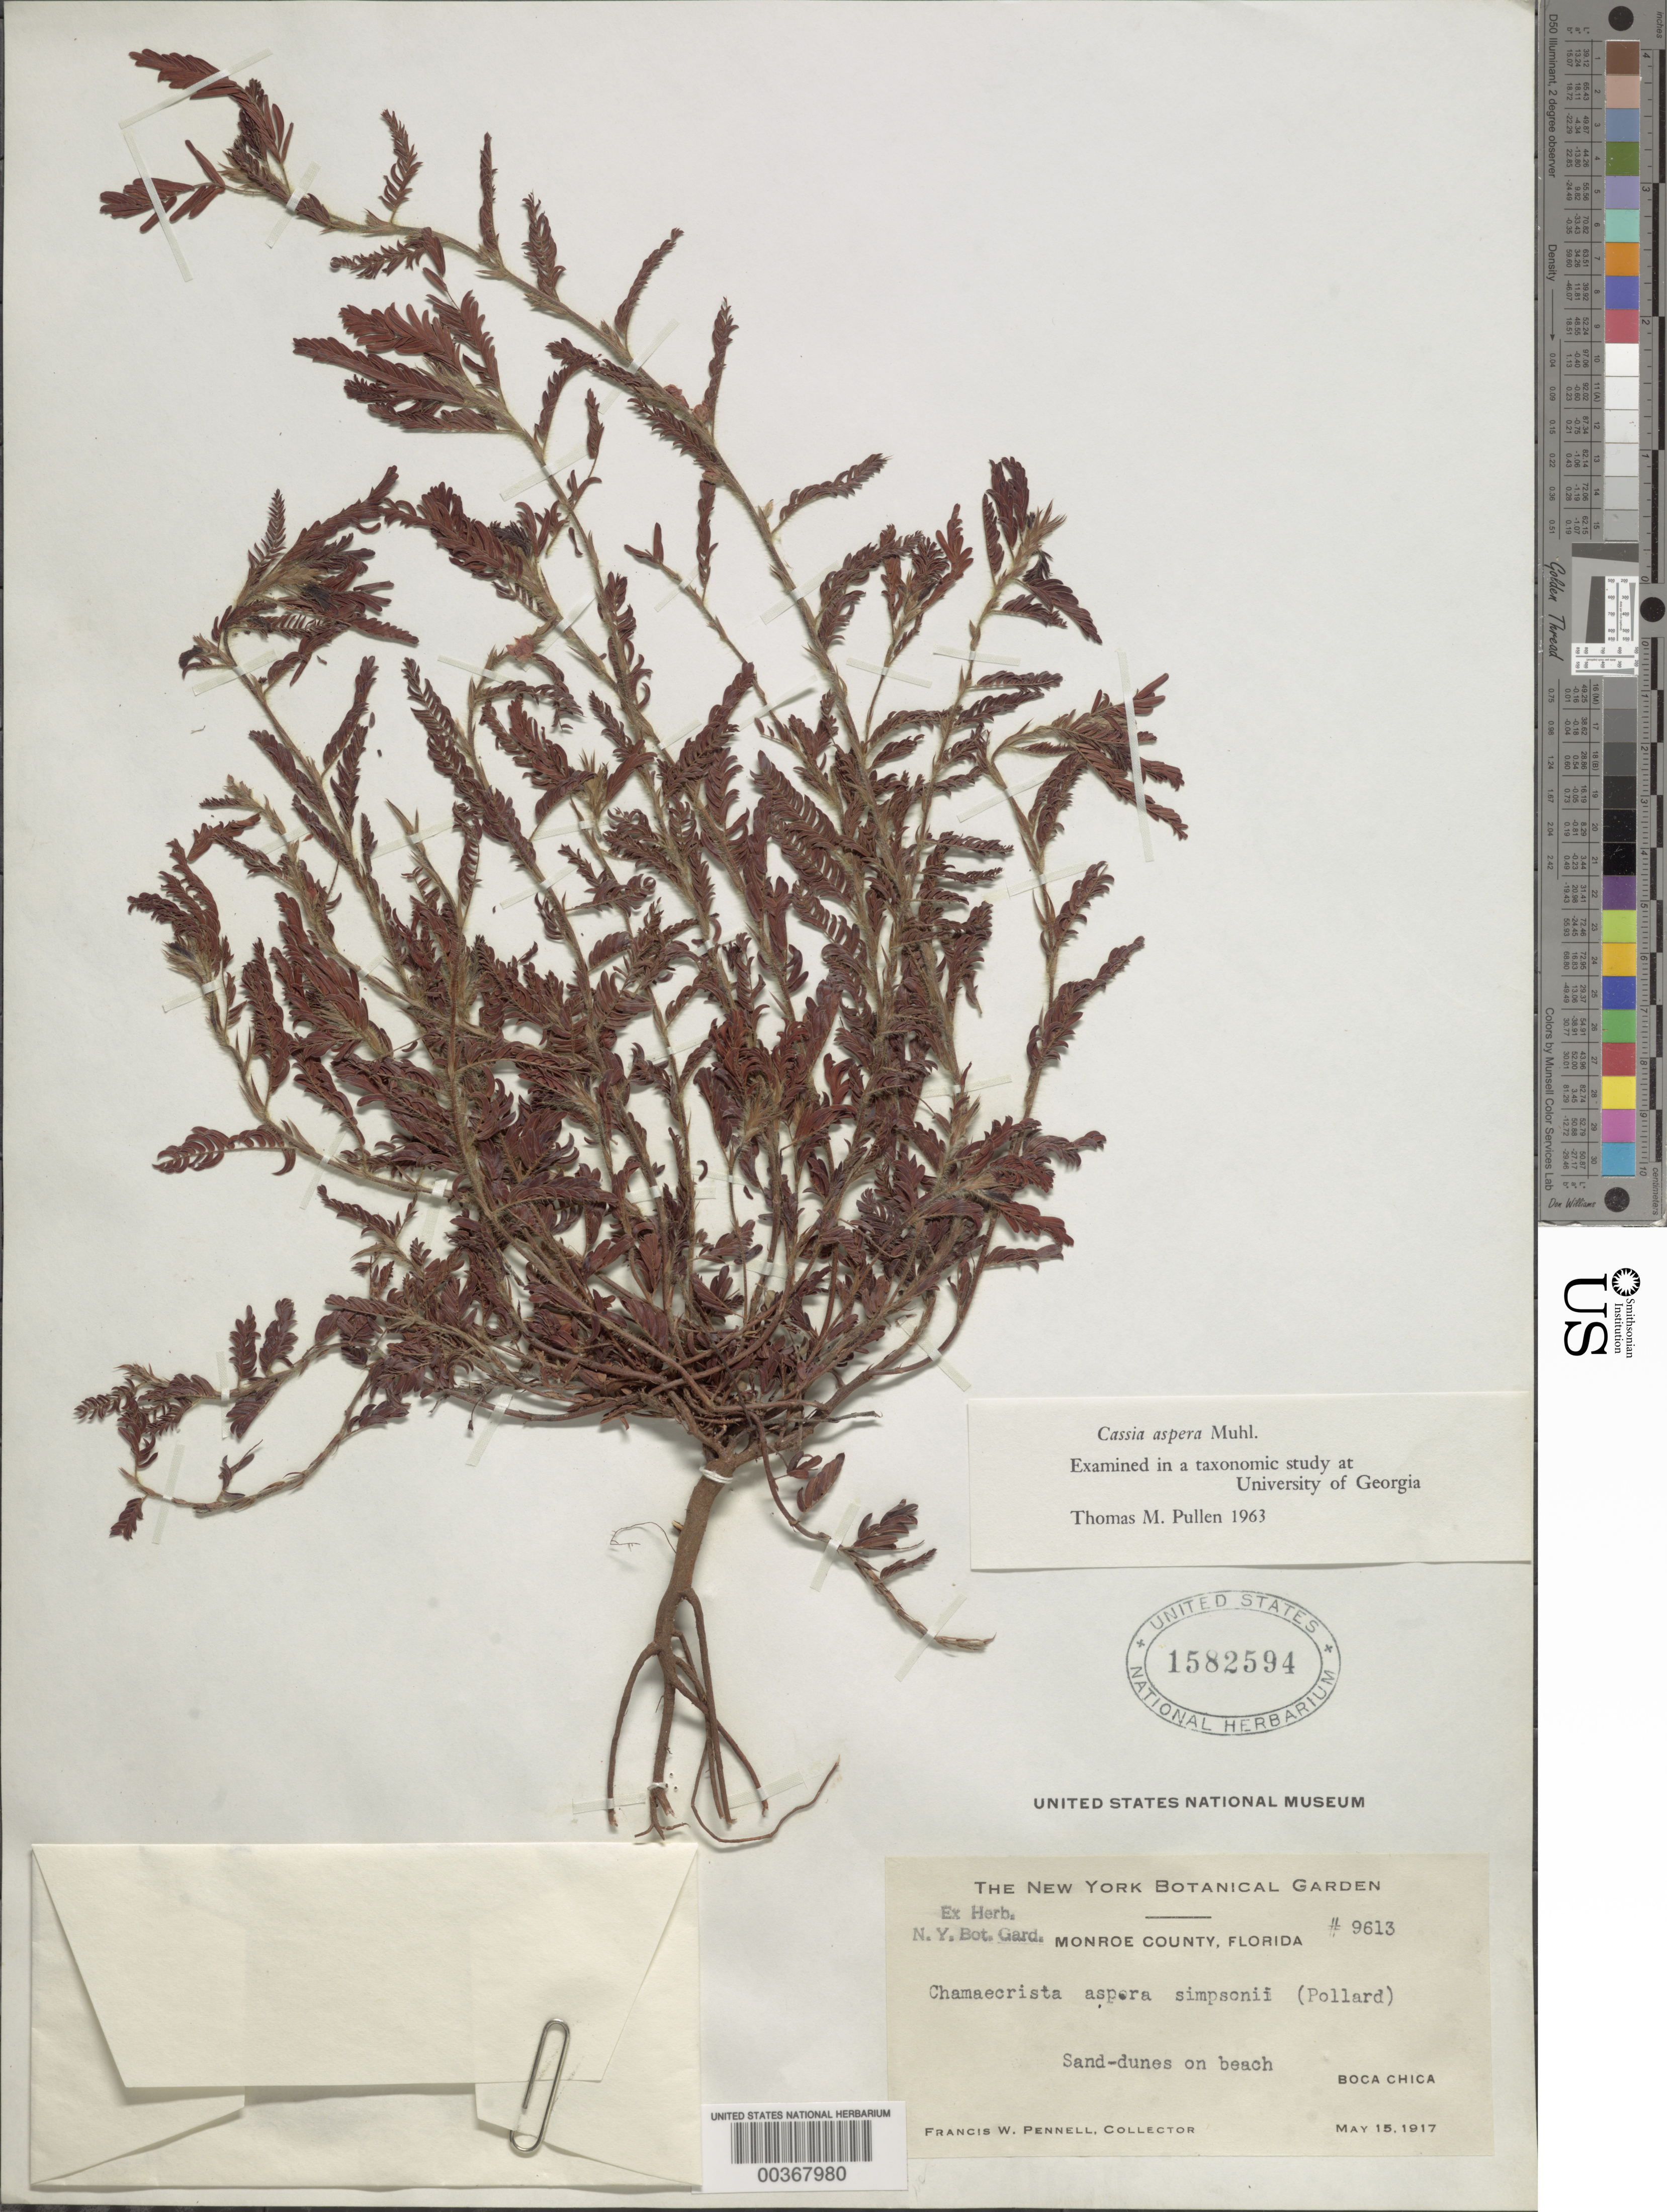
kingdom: Plantae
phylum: Tracheophyta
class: Magnoliopsida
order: Fabales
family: Fabaceae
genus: Chamaecrista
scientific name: Chamaecrista nictitans var. aspera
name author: (Muhl. ex Elliot) H.S. Irwin & Barneby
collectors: F. W. Pennell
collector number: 9613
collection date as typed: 15 May 1917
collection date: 1917-05-15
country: United States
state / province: Florida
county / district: Monroe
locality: Boca chica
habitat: Sand dunes on beach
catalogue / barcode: US 1582594